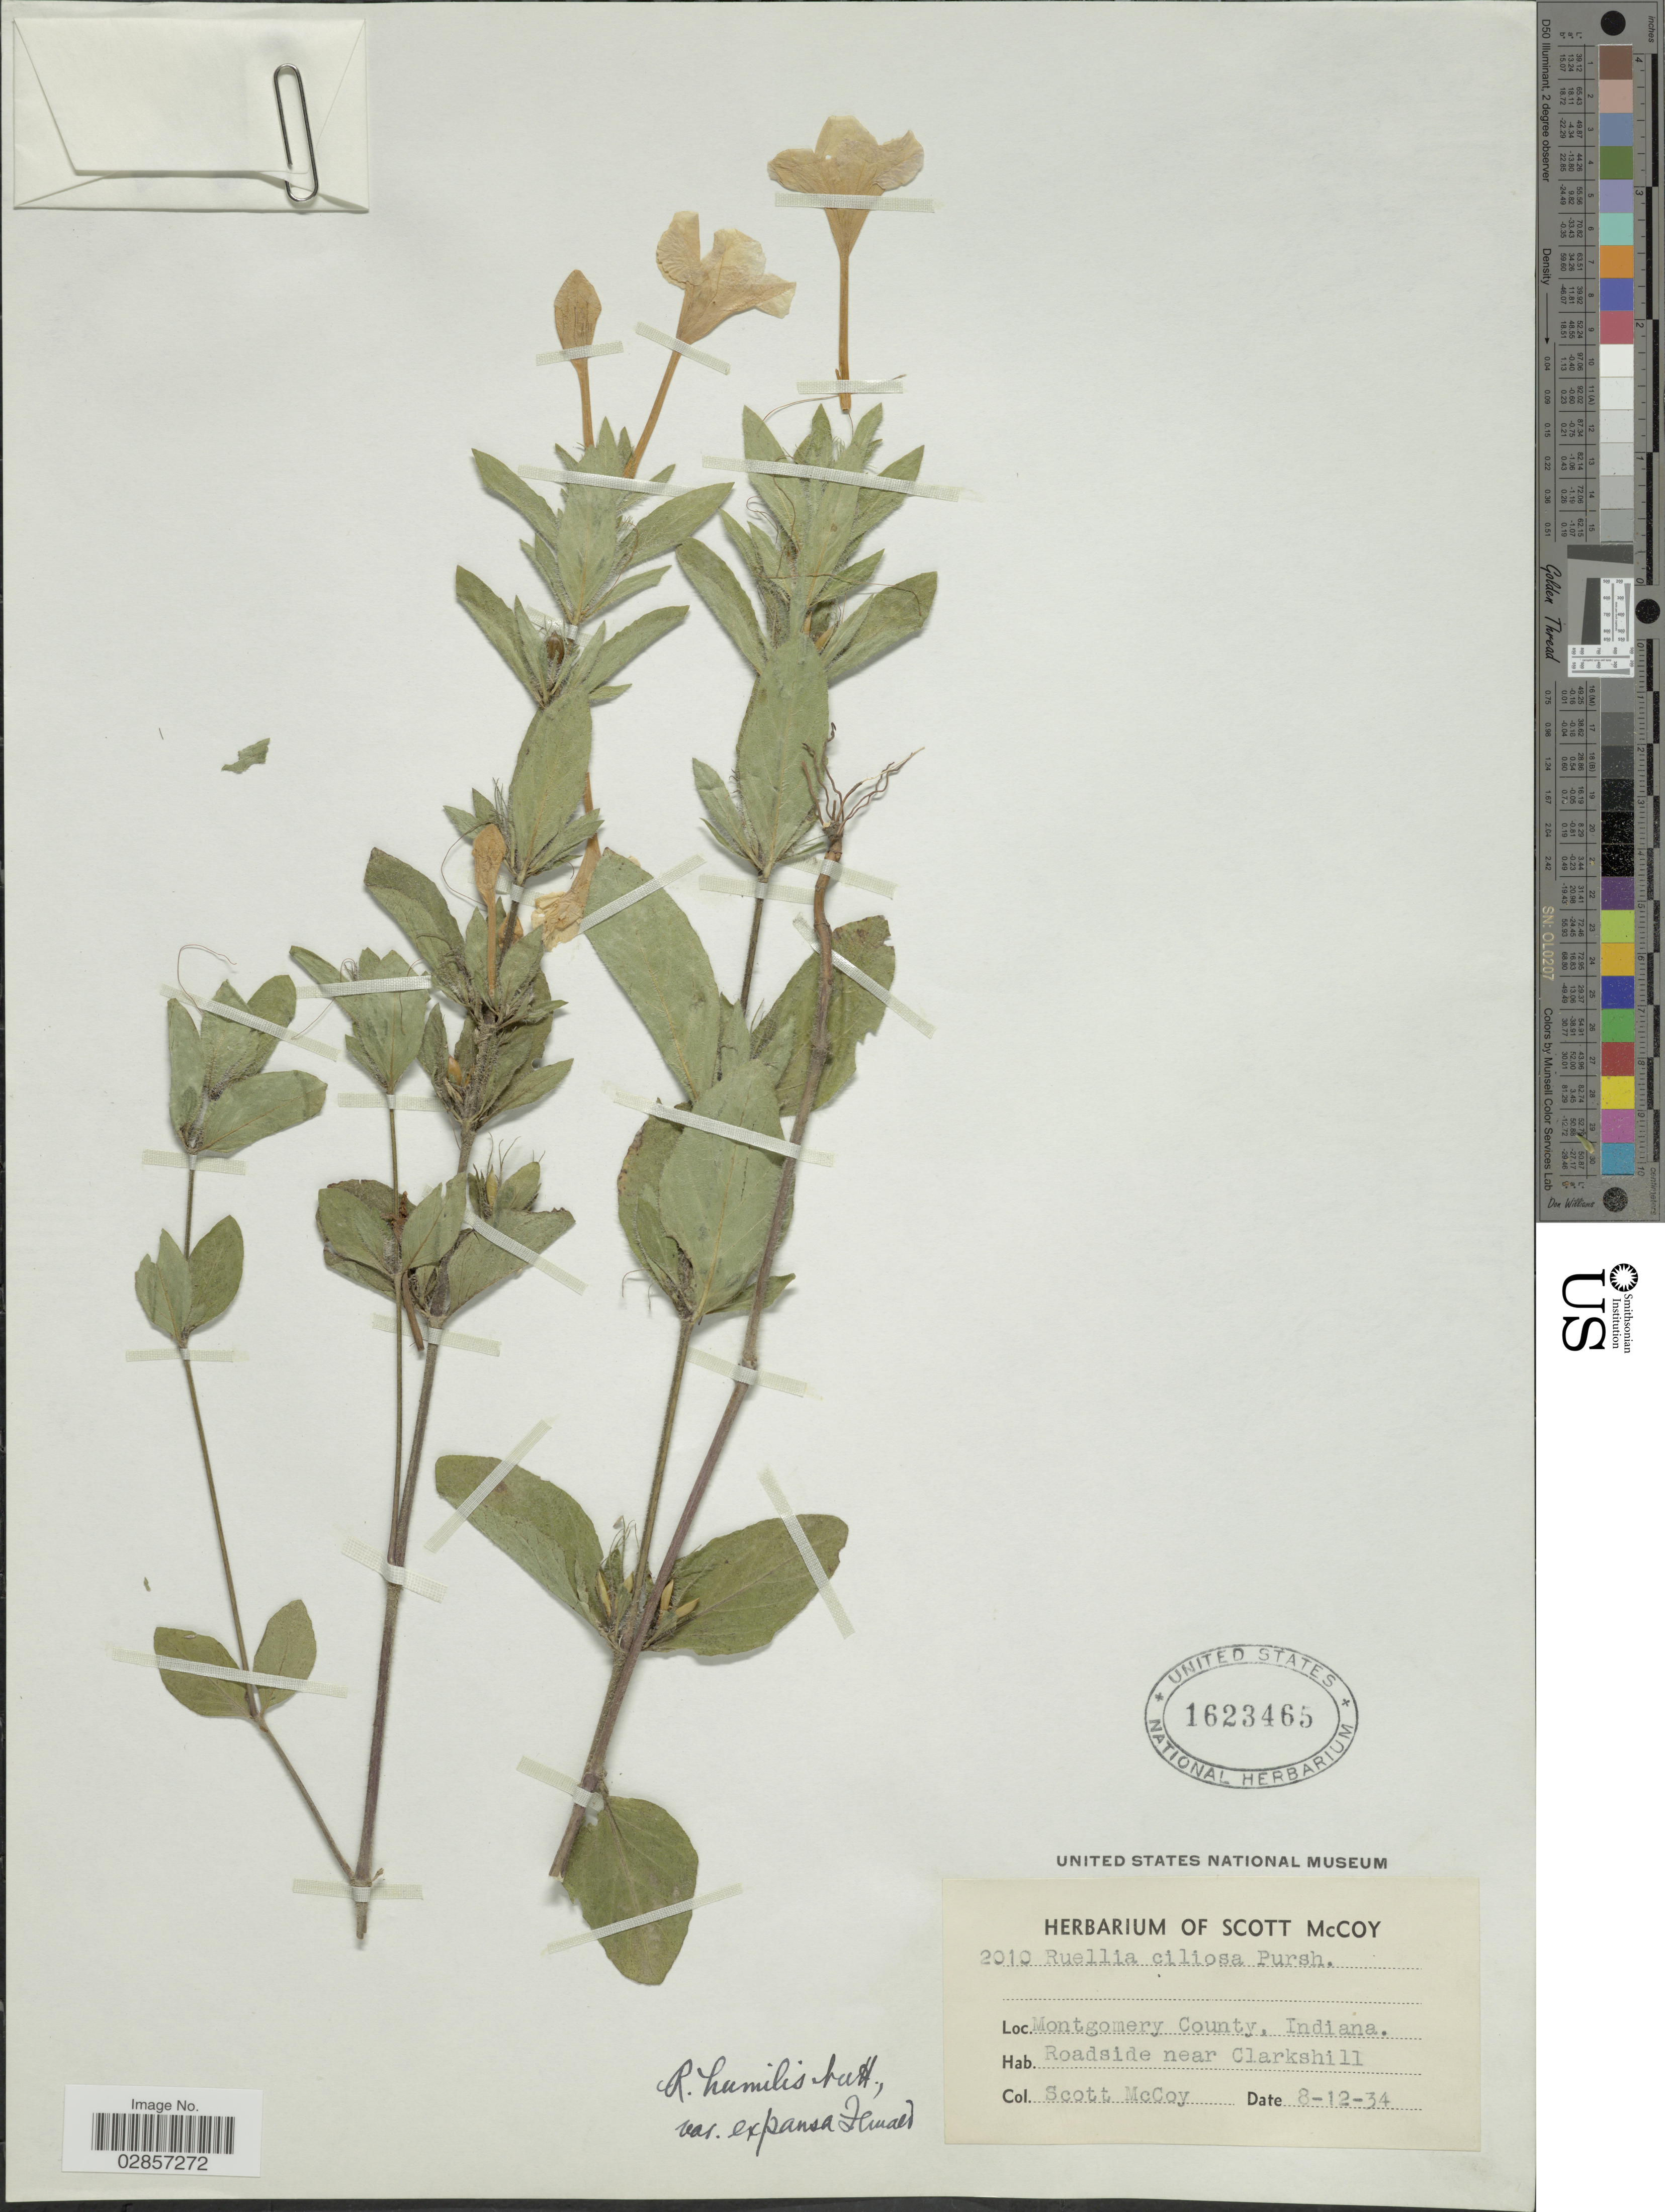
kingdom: Plantae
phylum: Tracheophyta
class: Magnoliopsida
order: Lamiales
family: Acanthaceae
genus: Ruellia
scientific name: Ruellia humilis var. expansa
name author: Fernald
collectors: S. McCoy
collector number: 2010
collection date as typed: Transcribed d/m/y: 12/8/34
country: United States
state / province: Indiana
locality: Montgomery County, Indiana, Roadside near Clarkshill.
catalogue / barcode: US 1623465